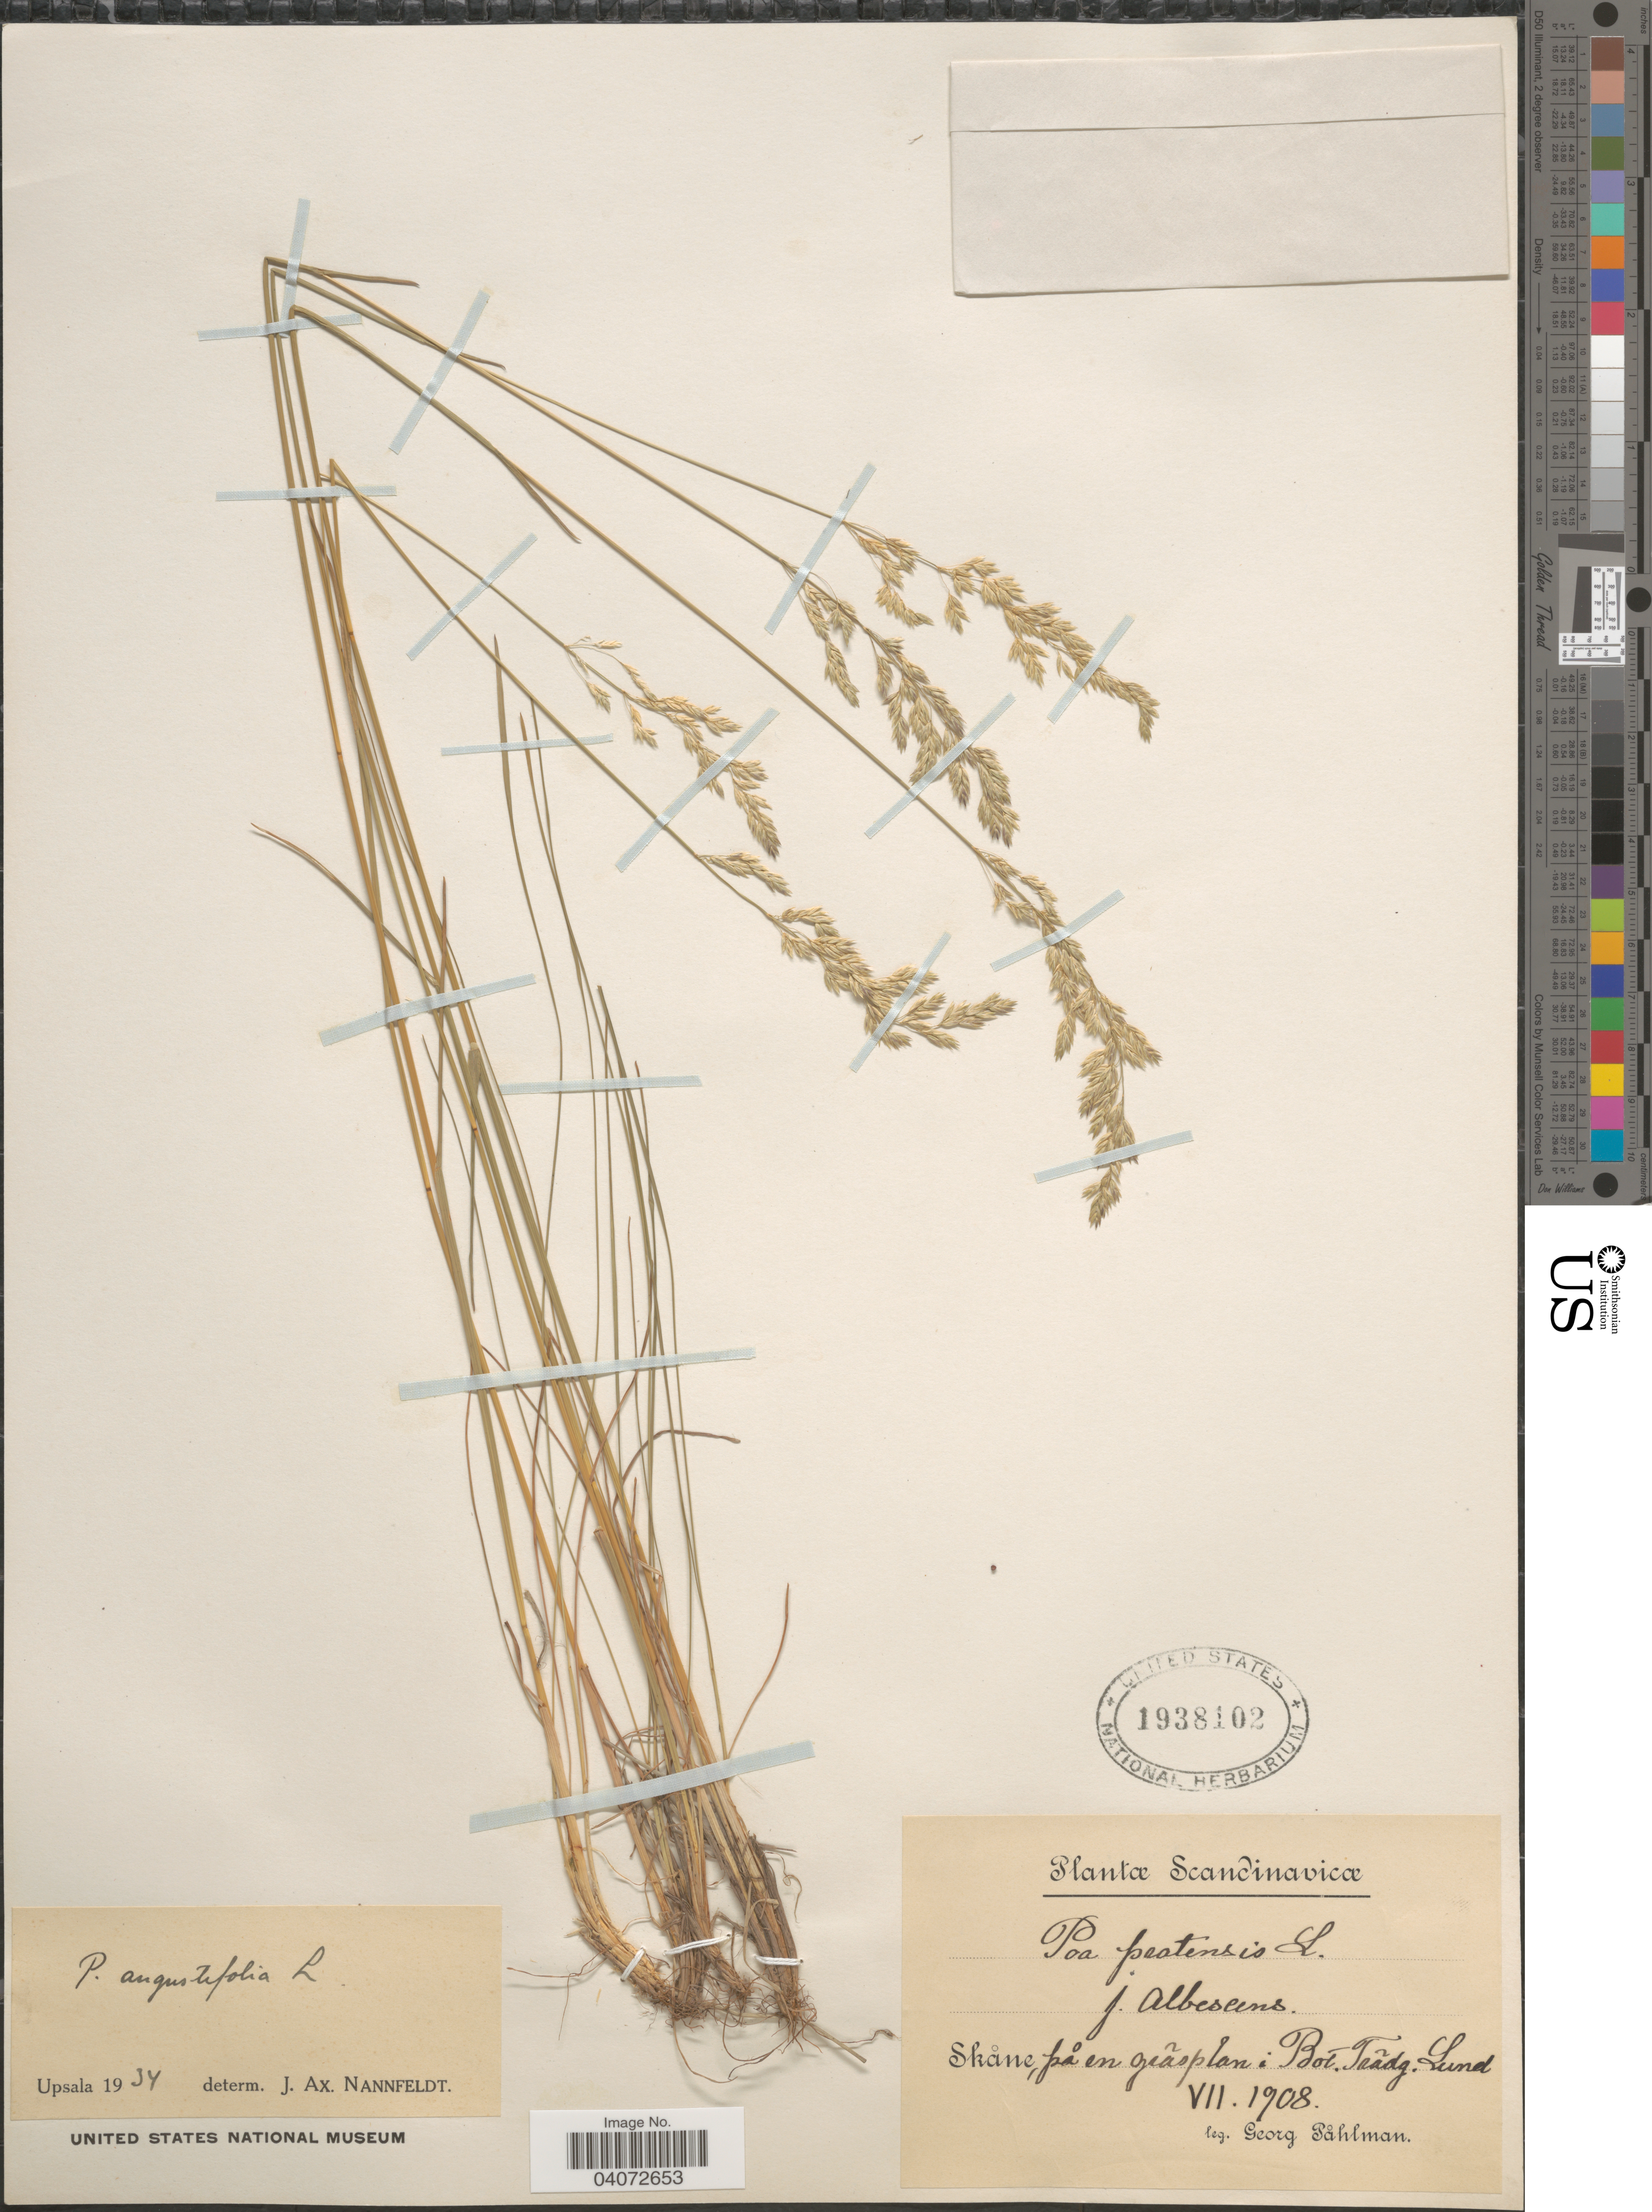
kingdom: Plantae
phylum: Tracheophyta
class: Liliopsida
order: Poales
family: Poaceae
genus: Poa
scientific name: Poa pratensis subsp. angustifolia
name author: (L.) Lej.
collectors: G. Påhlman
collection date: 1908-07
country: Sweden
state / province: Skåne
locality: Scandinavicæ. På en grãsplan i Bot. Trãdg. Lund.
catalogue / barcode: US 1938102